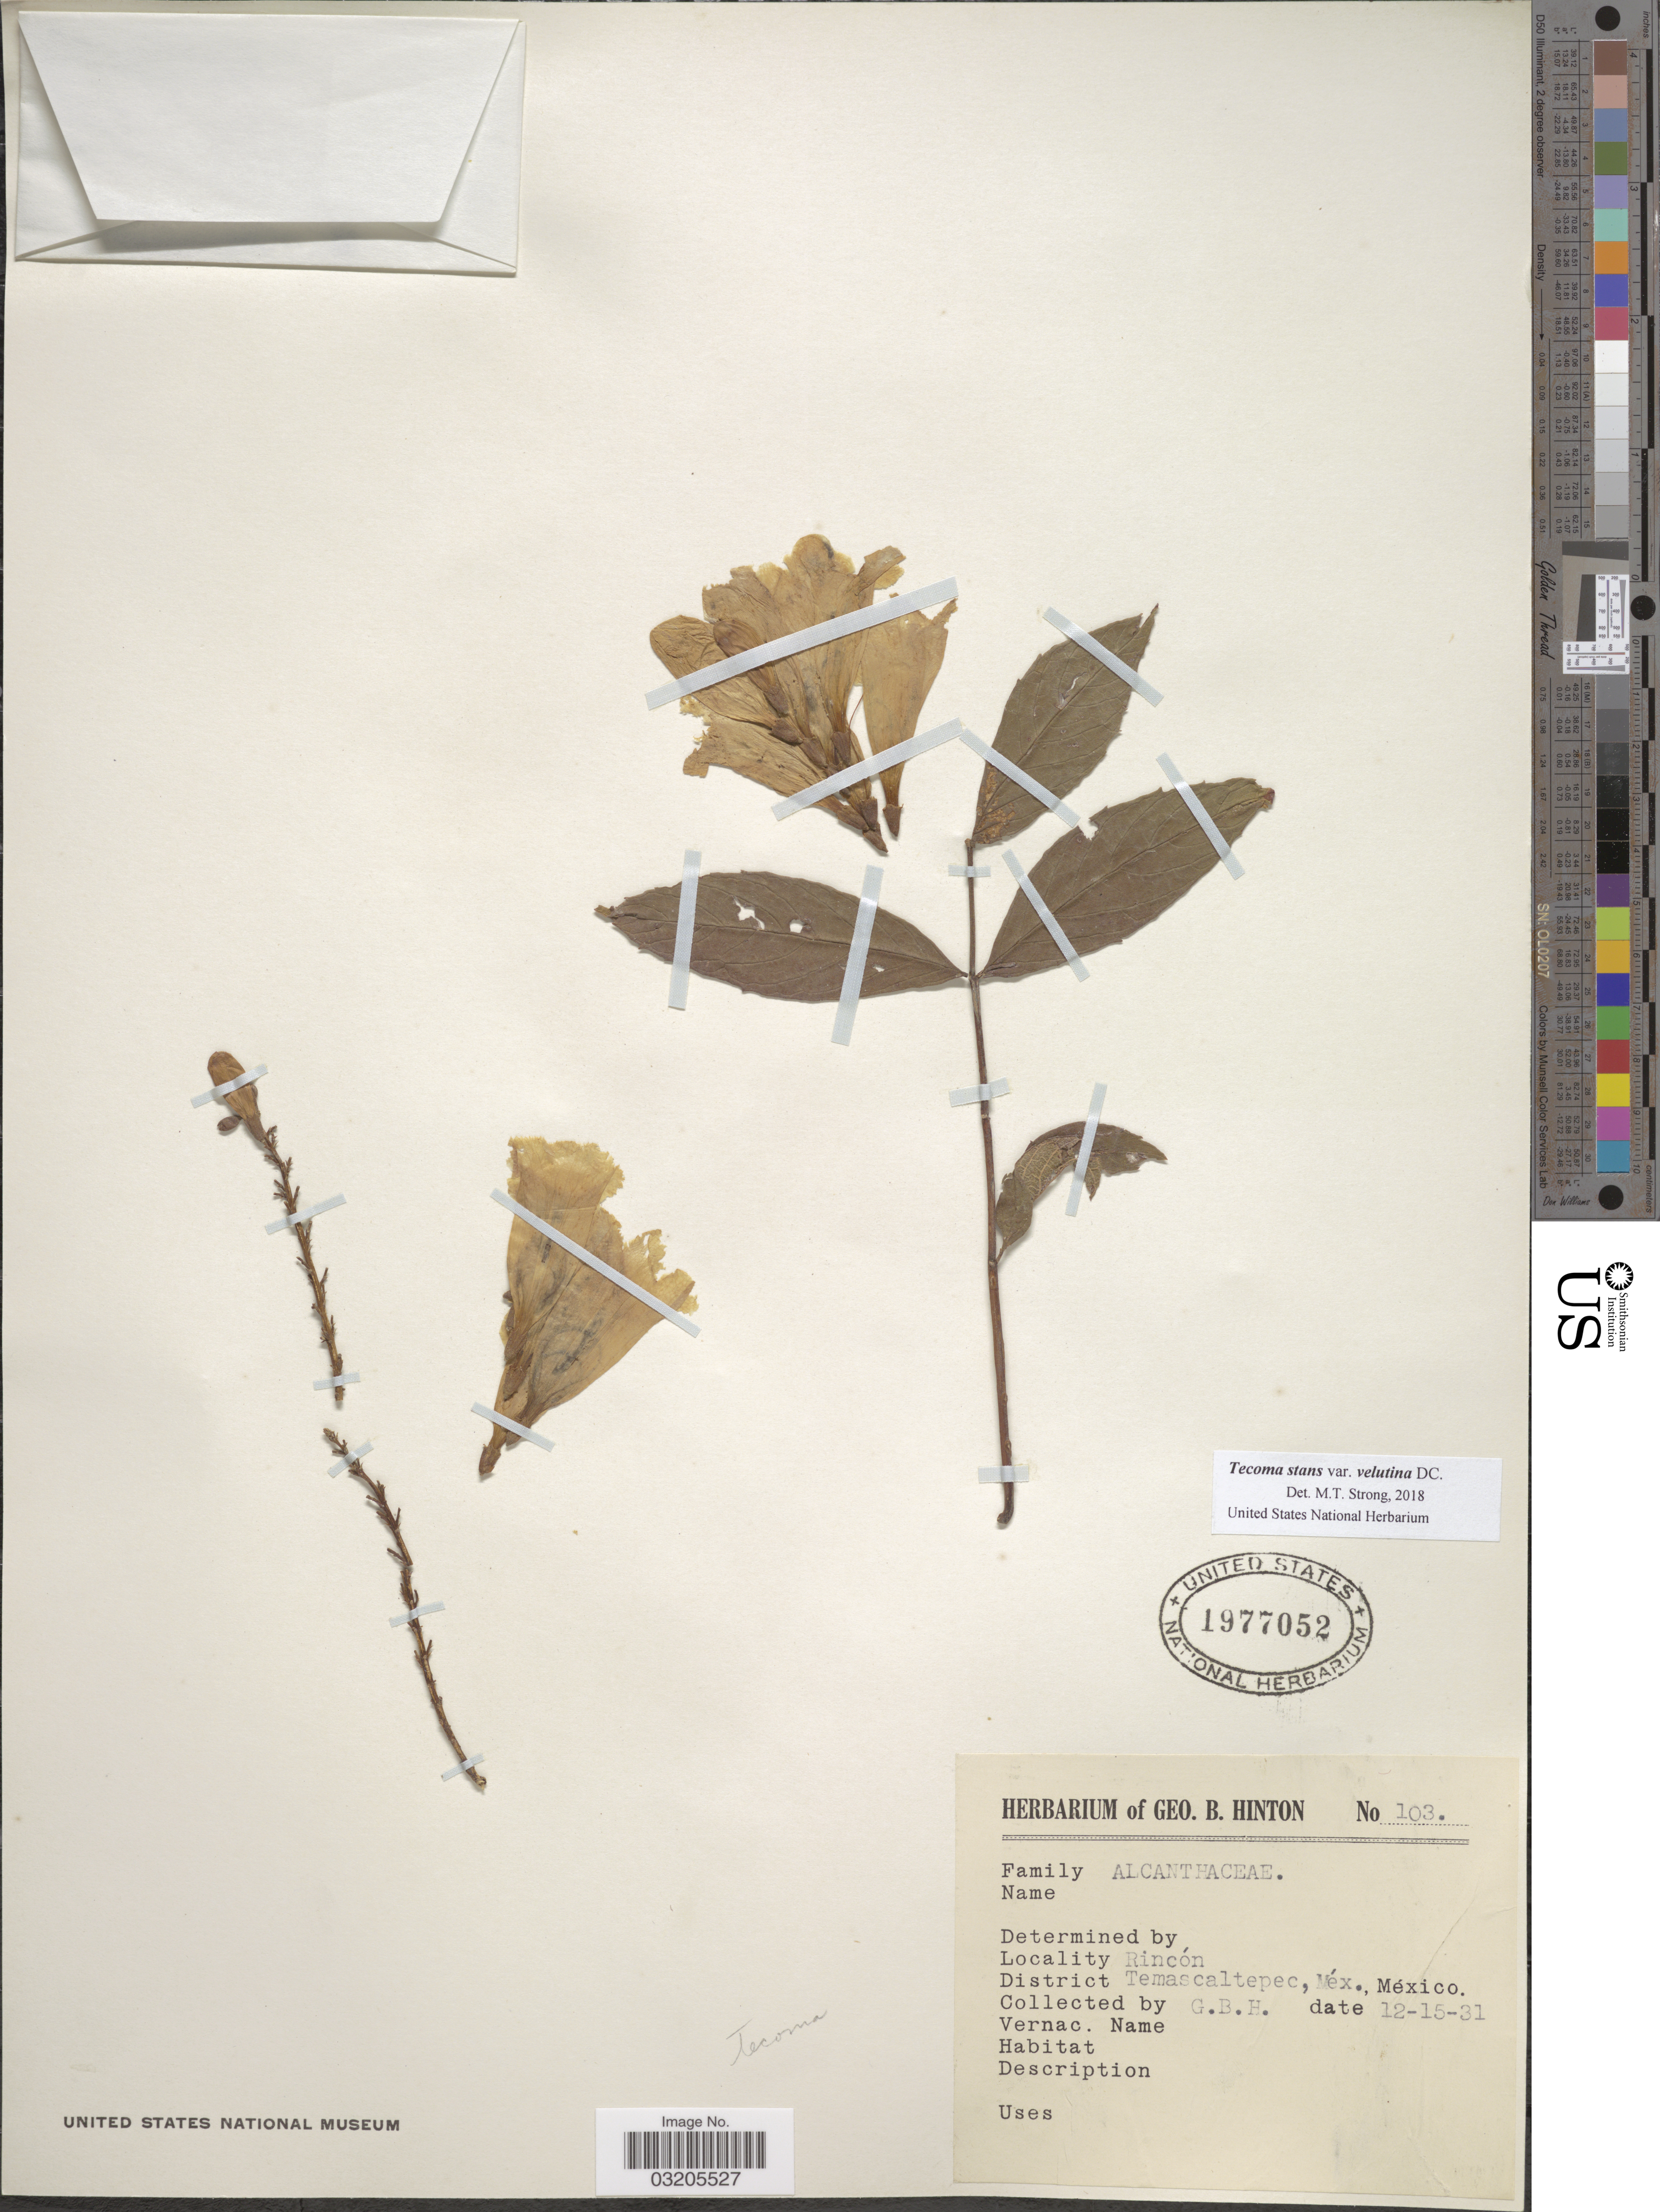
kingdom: Plantae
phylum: Tracheophyta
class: Magnoliopsida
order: Lamiales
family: Bignoniaceae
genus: Tecoma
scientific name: Tecoma stans var. velutina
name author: DC.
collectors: G. B. Hinton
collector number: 103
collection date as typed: Transcribed d/m/y: 15/12/31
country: Mexico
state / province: México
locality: Rincón. District Temascaltepec, Méx.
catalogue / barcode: US 1977052